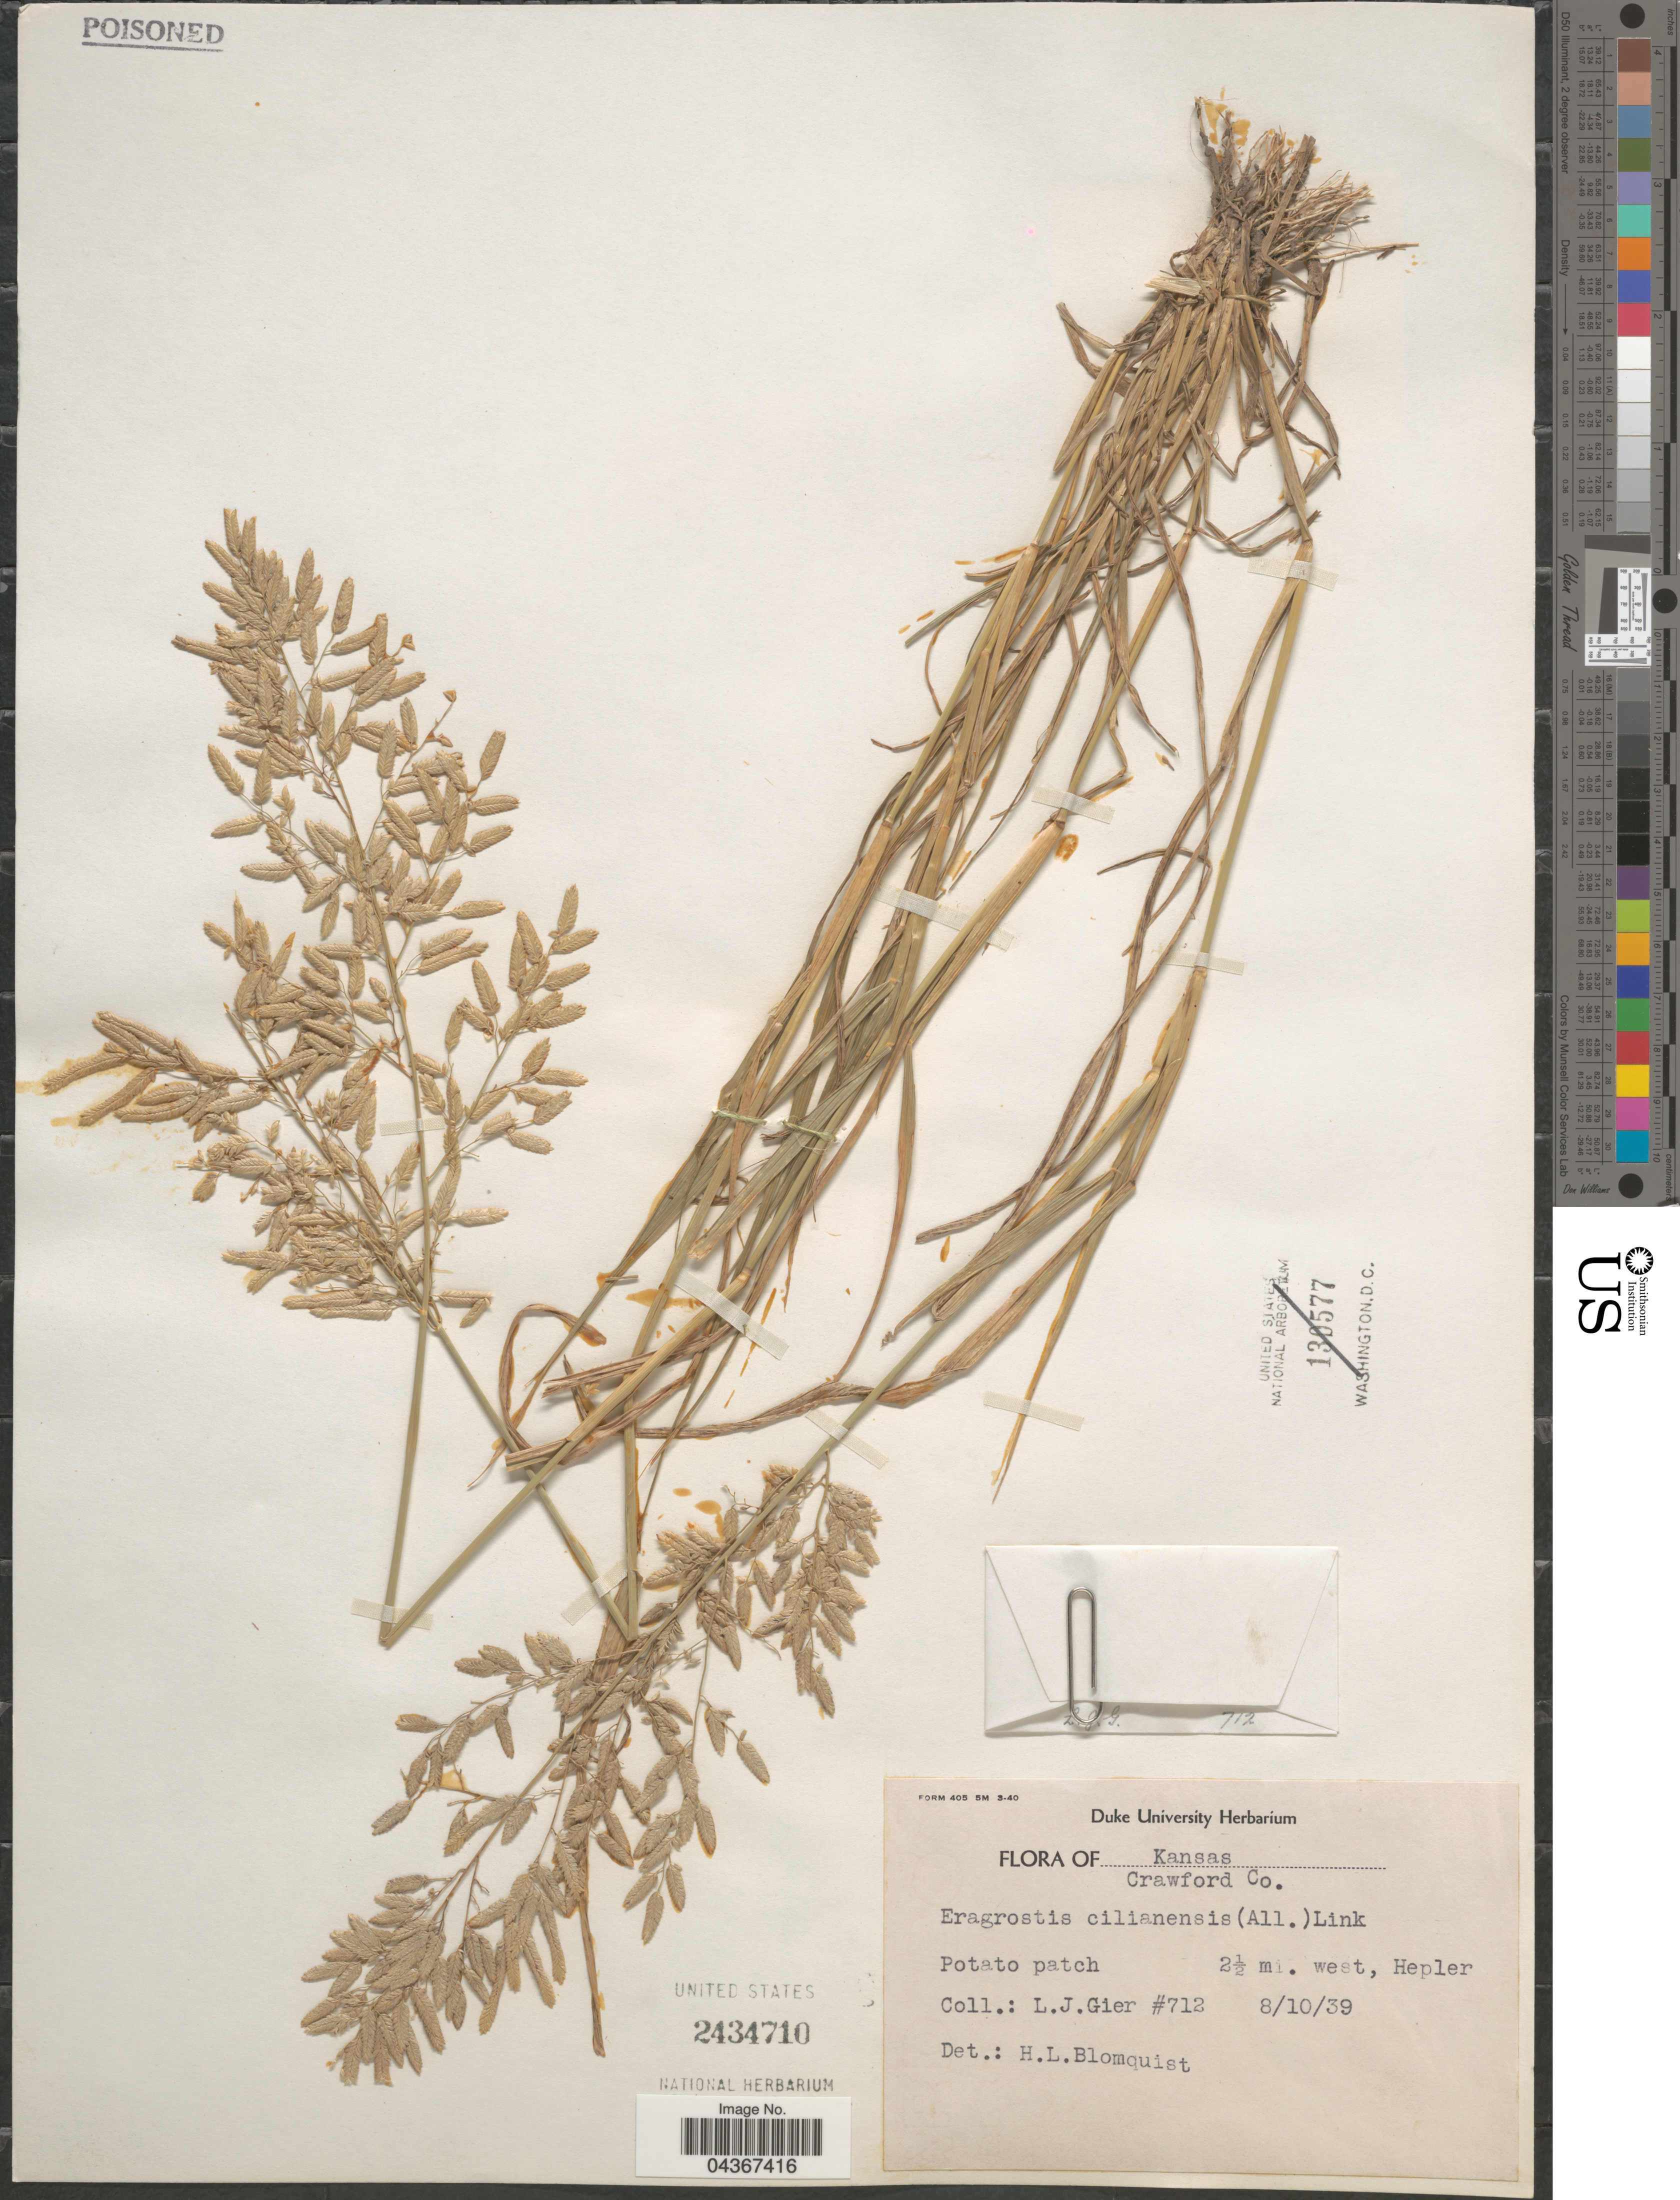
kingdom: Plantae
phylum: Tracheophyta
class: Liliopsida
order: Poales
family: Poaceae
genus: Eragrostis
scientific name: Eragrostis cilianensis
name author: (Bellardi) Vignolo ex Janch.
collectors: L. Gier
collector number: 712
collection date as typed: Transcribed d/m/y: 10/8/39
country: United States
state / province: Kansas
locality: Crawford Co. Potato patch 2½ mi. west, Hepler.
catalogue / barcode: US 2434710